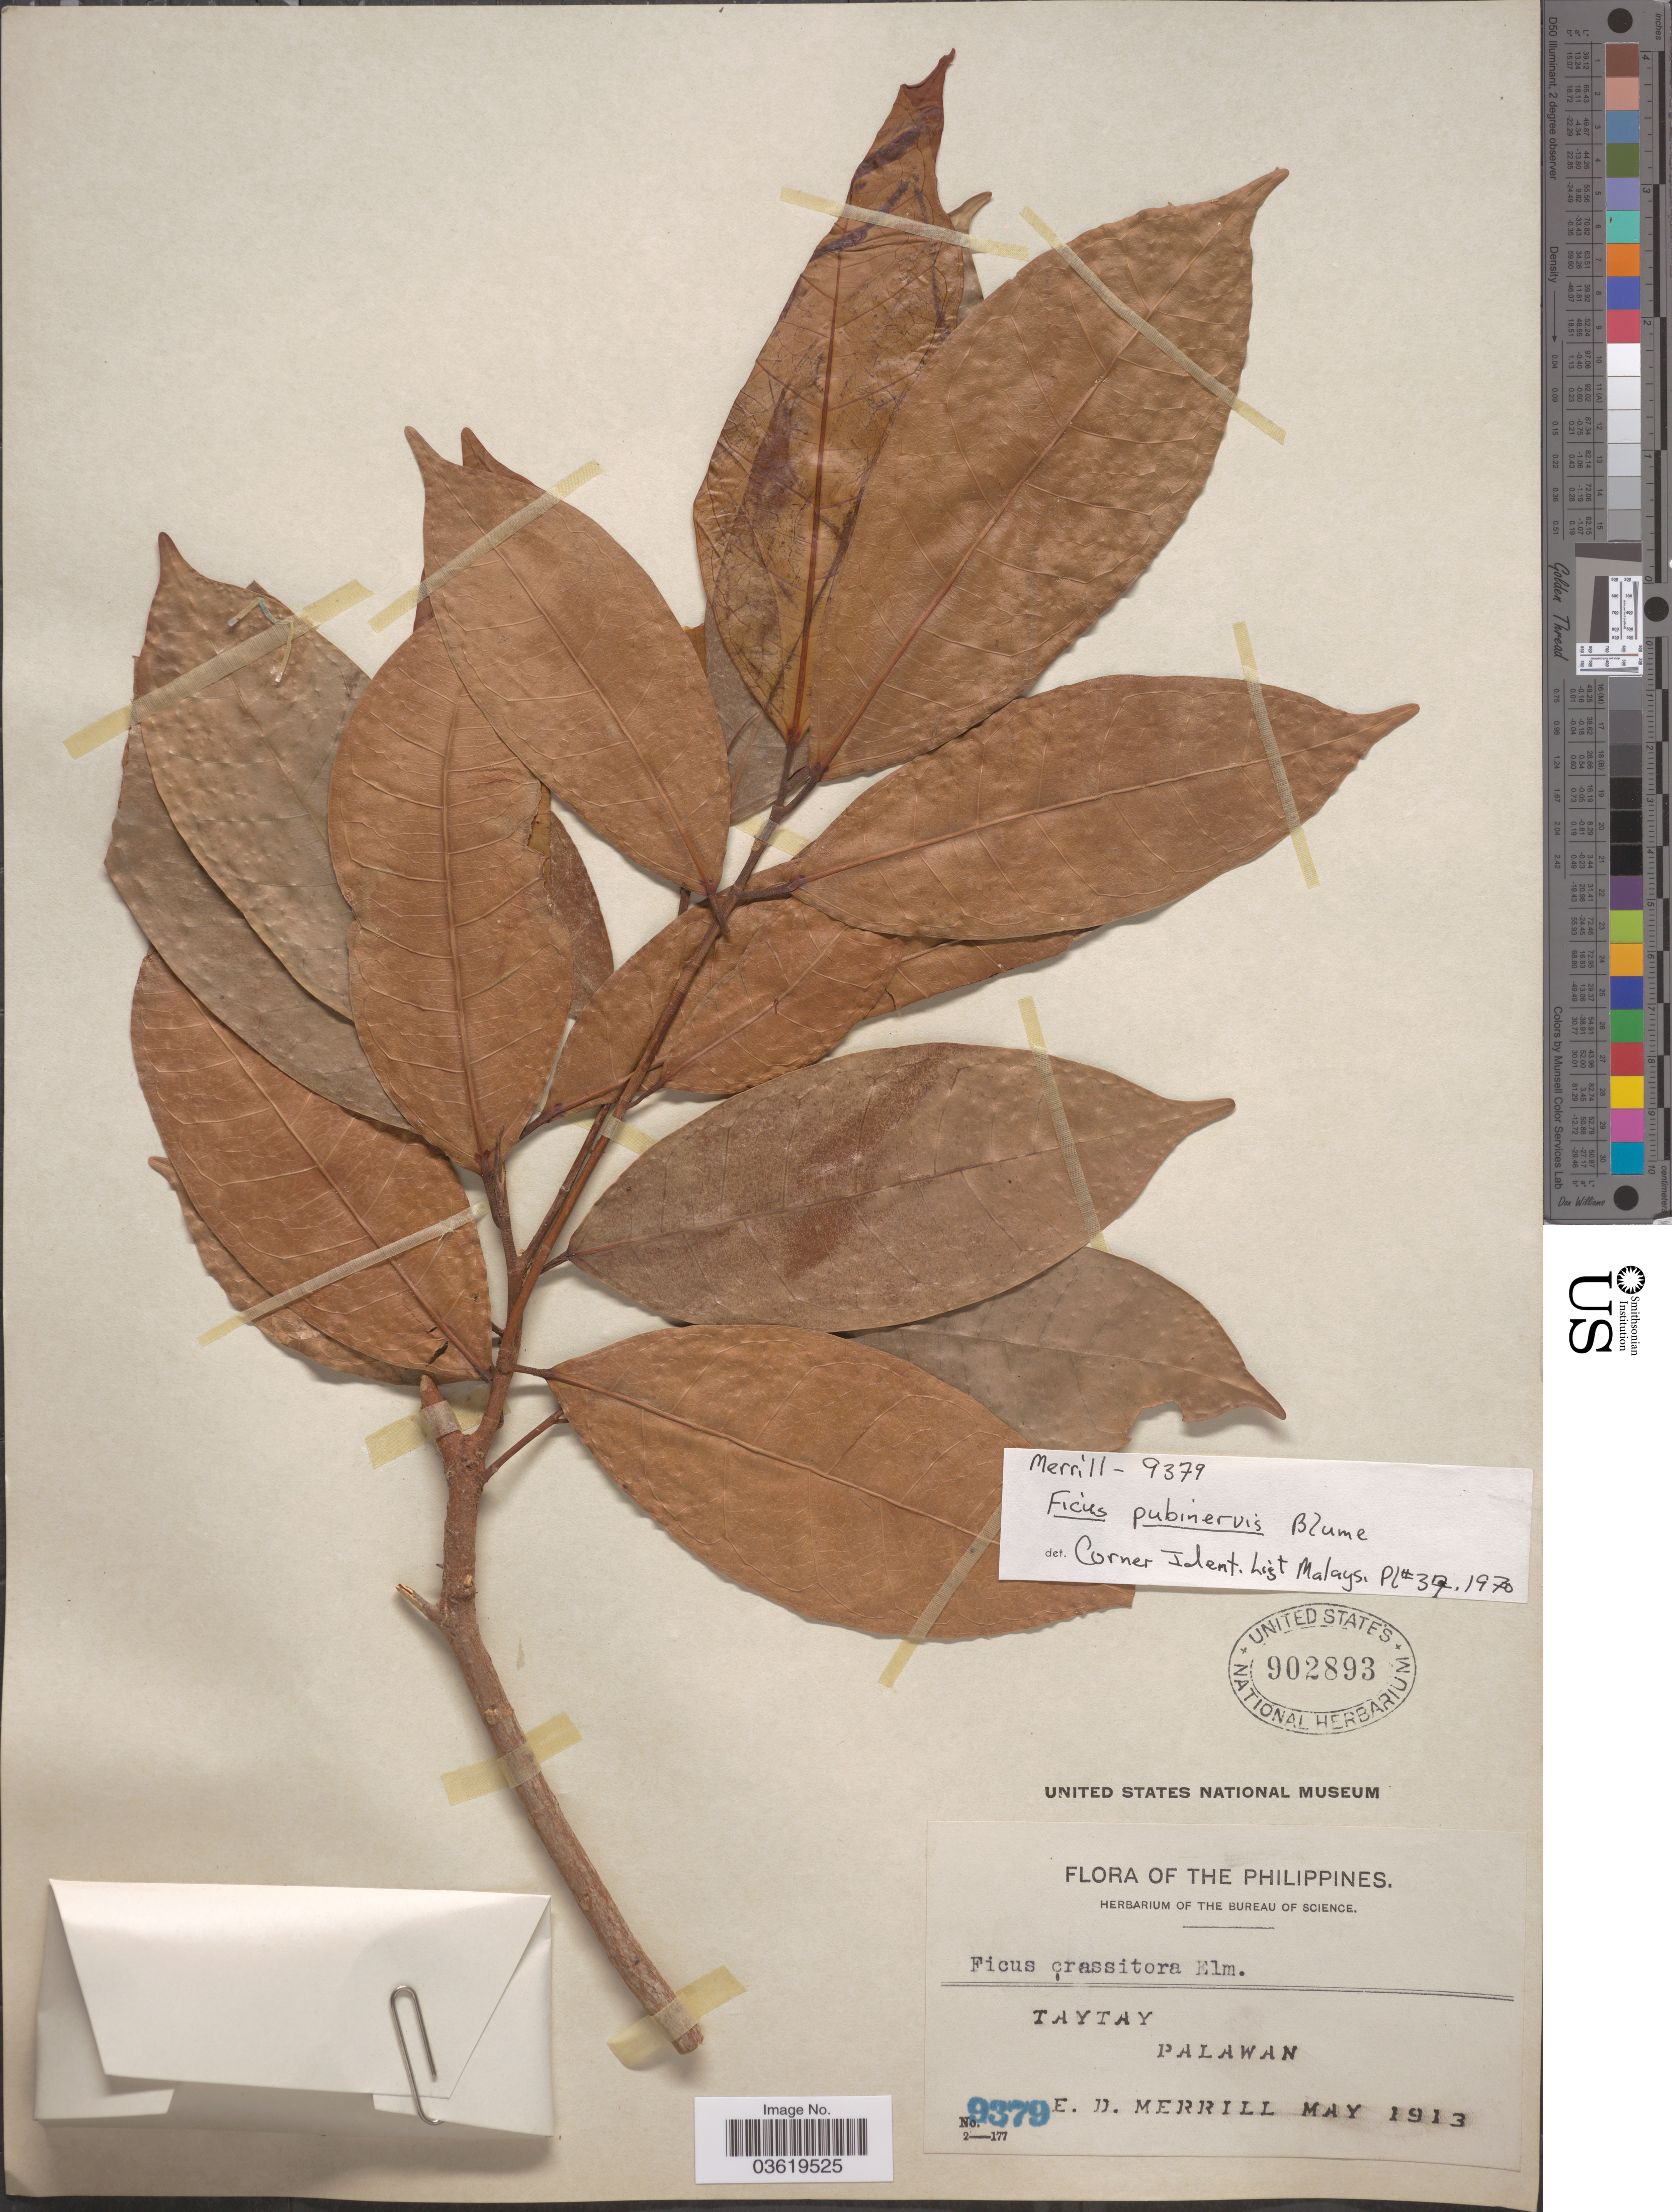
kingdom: Plantae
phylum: Tracheophyta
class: Magnoliopsida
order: Rosales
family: Moraceae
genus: Ficus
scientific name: Ficus pubinervis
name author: Blume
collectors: E. D. Merrill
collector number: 9379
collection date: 1913-05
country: Philippines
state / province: Mimaropa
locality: Taytay. Palawan.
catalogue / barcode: US 902893